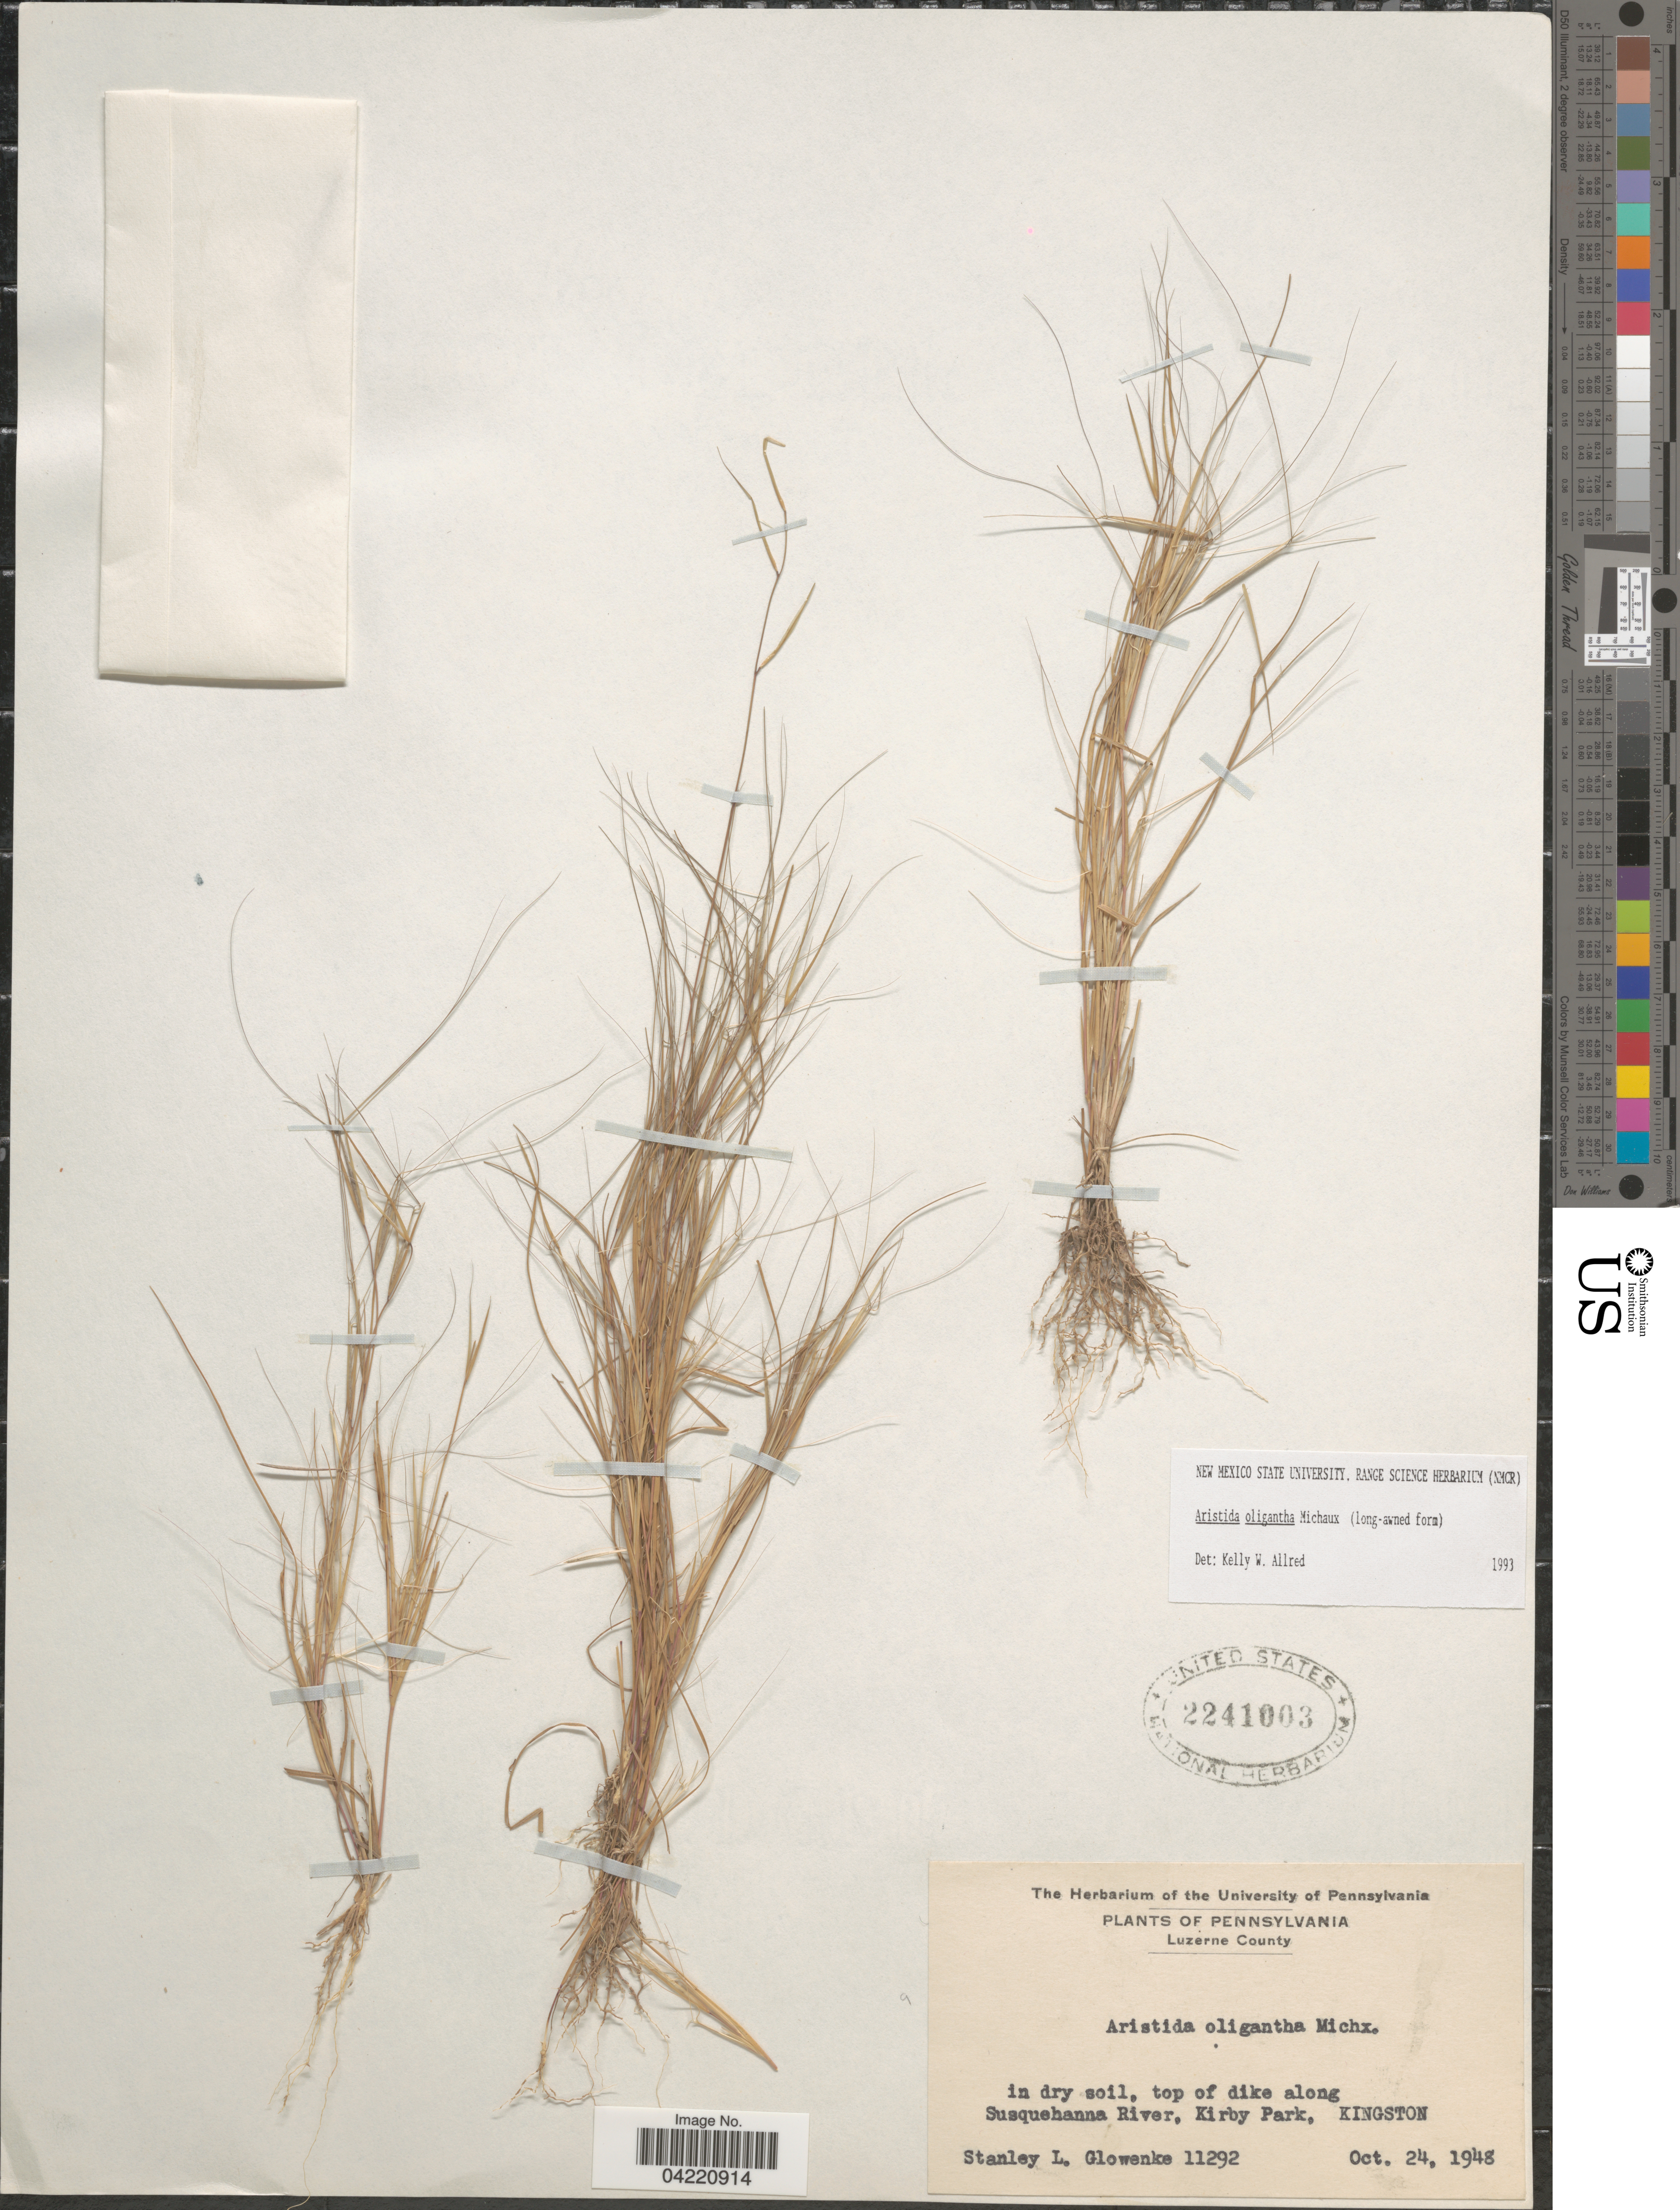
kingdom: Plantae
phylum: Tracheophyta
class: Liliopsida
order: Poales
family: Poaceae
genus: Aristida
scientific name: Aristida oligantha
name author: Michx.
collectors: S. Glowenke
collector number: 11292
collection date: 1948-10-24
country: United States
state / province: Pennsylvania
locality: Luzerne County. In dry soil, top of dike along Susquehanne River, Kirby Park, Kingston.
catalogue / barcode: US 2241003